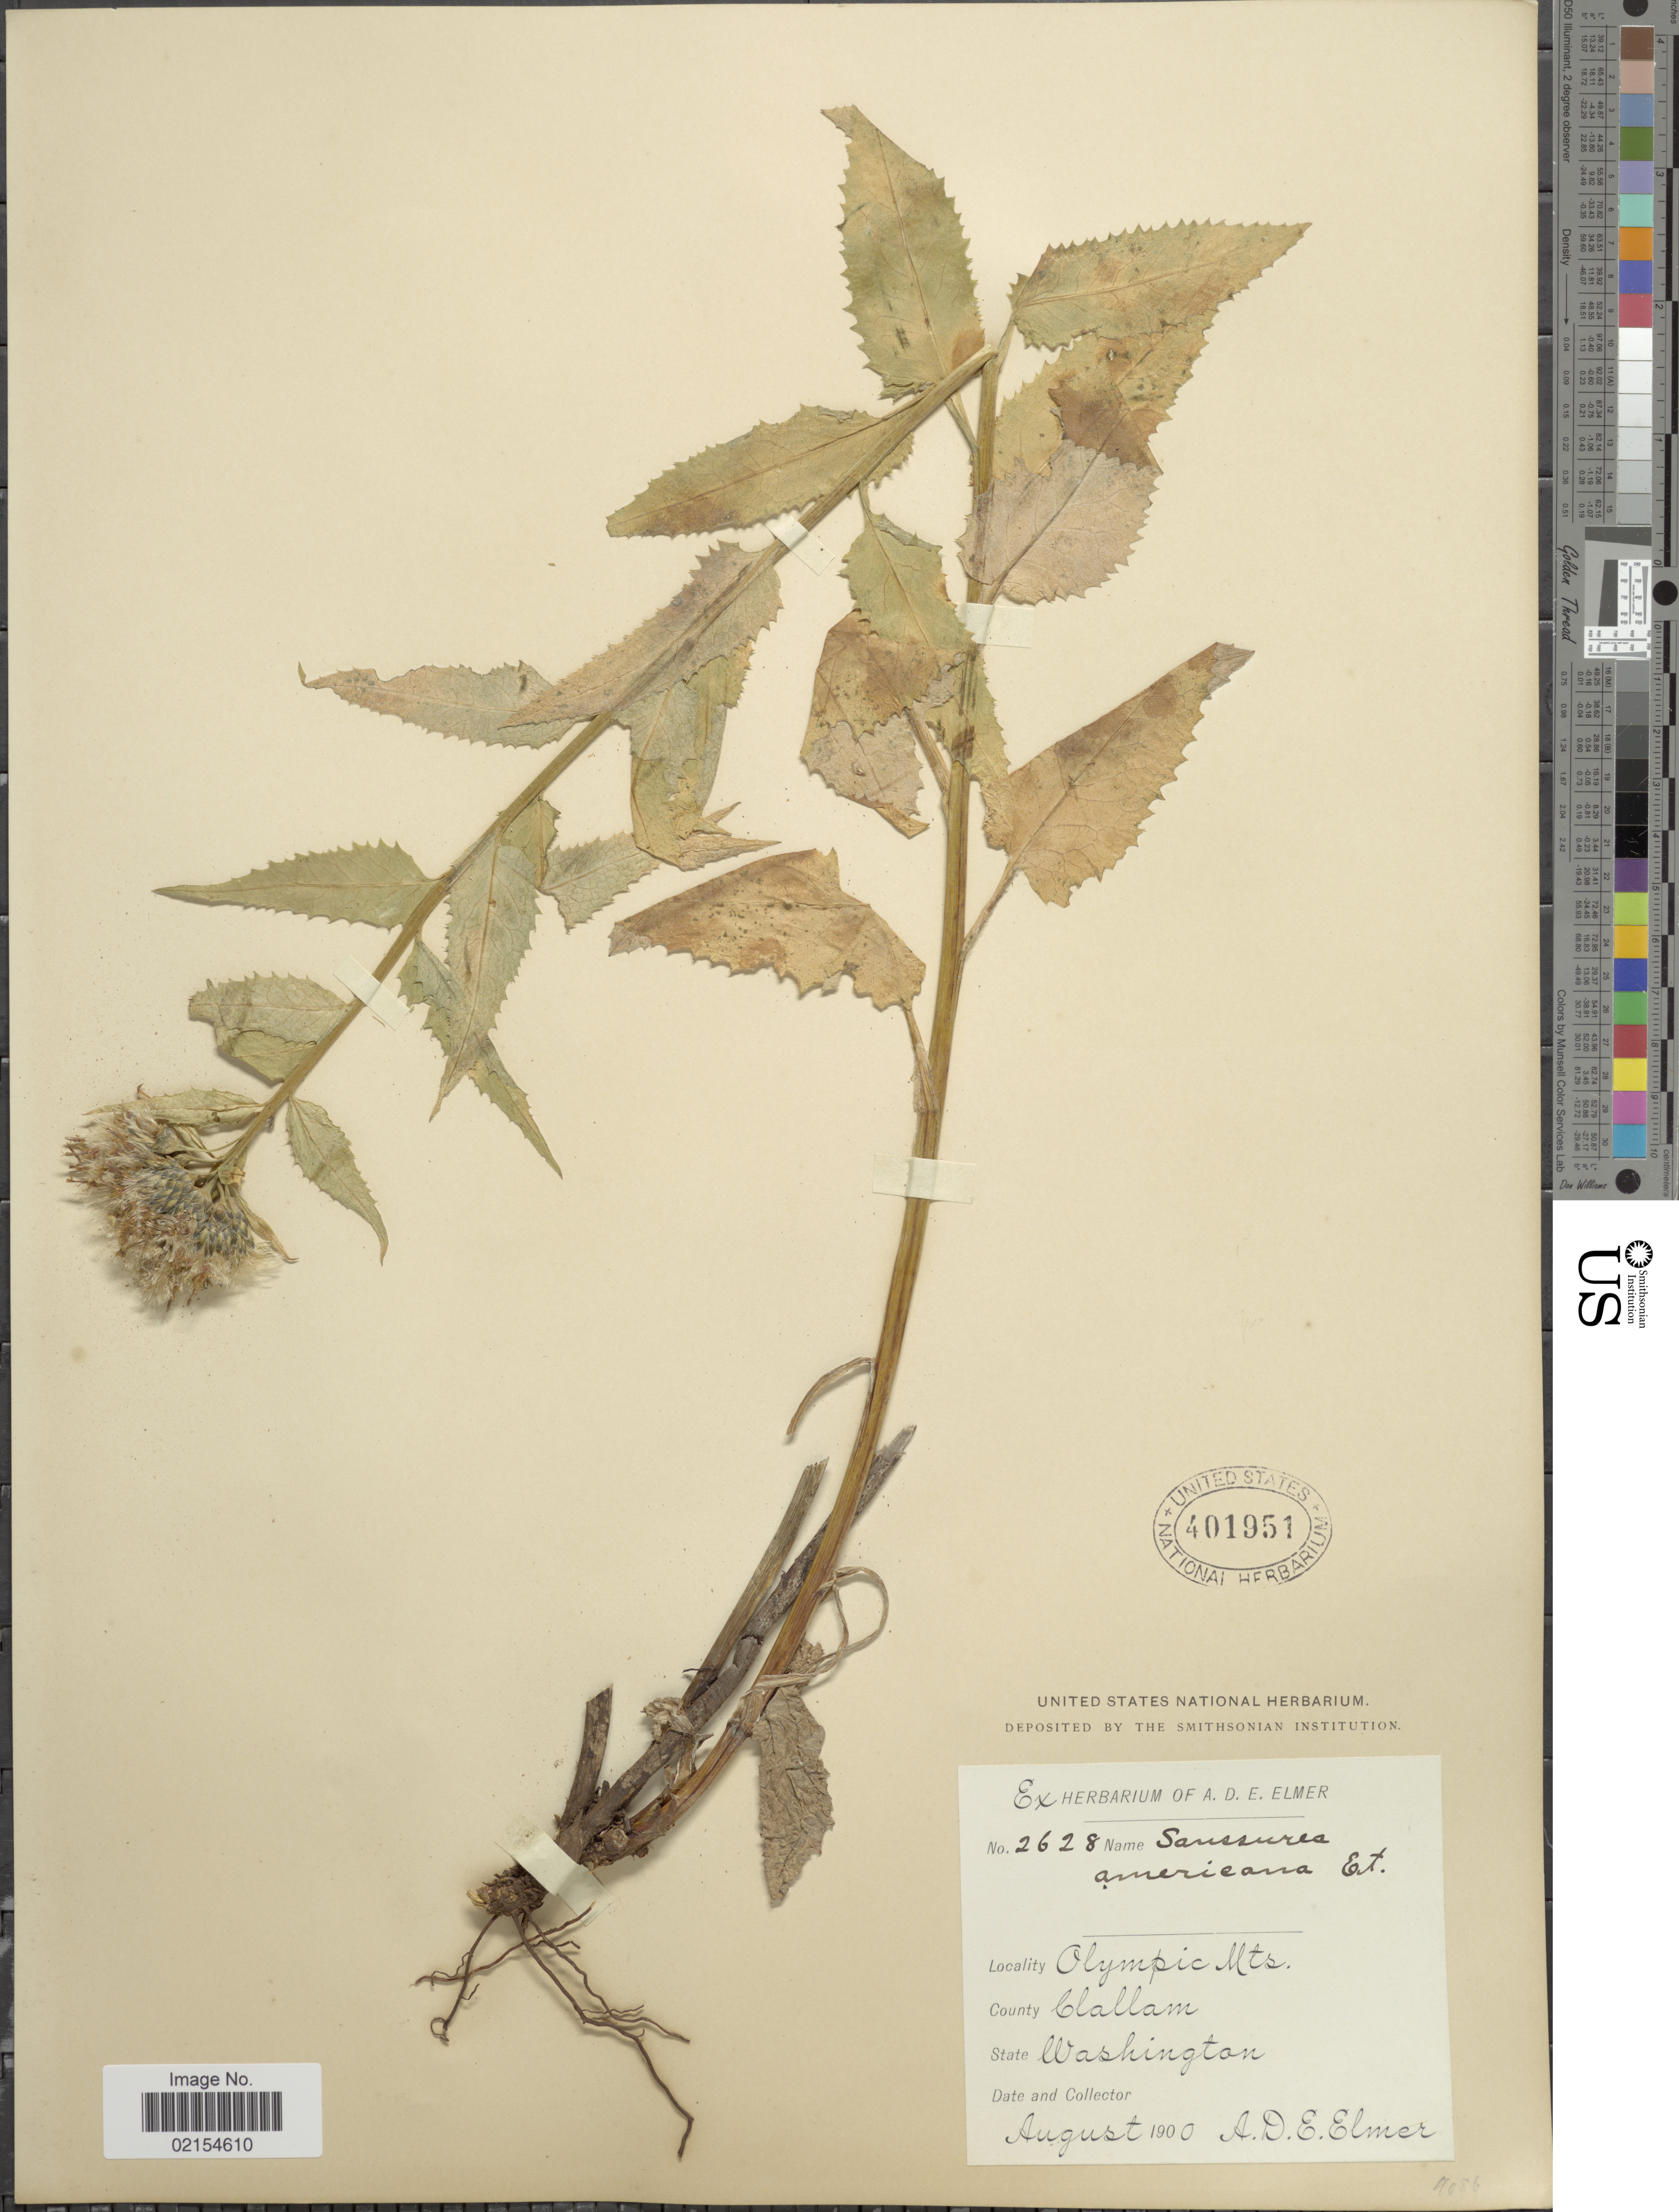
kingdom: Plantae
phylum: Tracheophyta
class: Magnoliopsida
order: Asterales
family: Asteraceae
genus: Saussurea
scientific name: Saussurea americana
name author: D.C. Eaton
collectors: A. D. E. Elmer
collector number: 2628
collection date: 1900-08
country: United States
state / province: Washington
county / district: Clallam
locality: Olympic Mts., County Clallam, State Washington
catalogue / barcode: US 401951